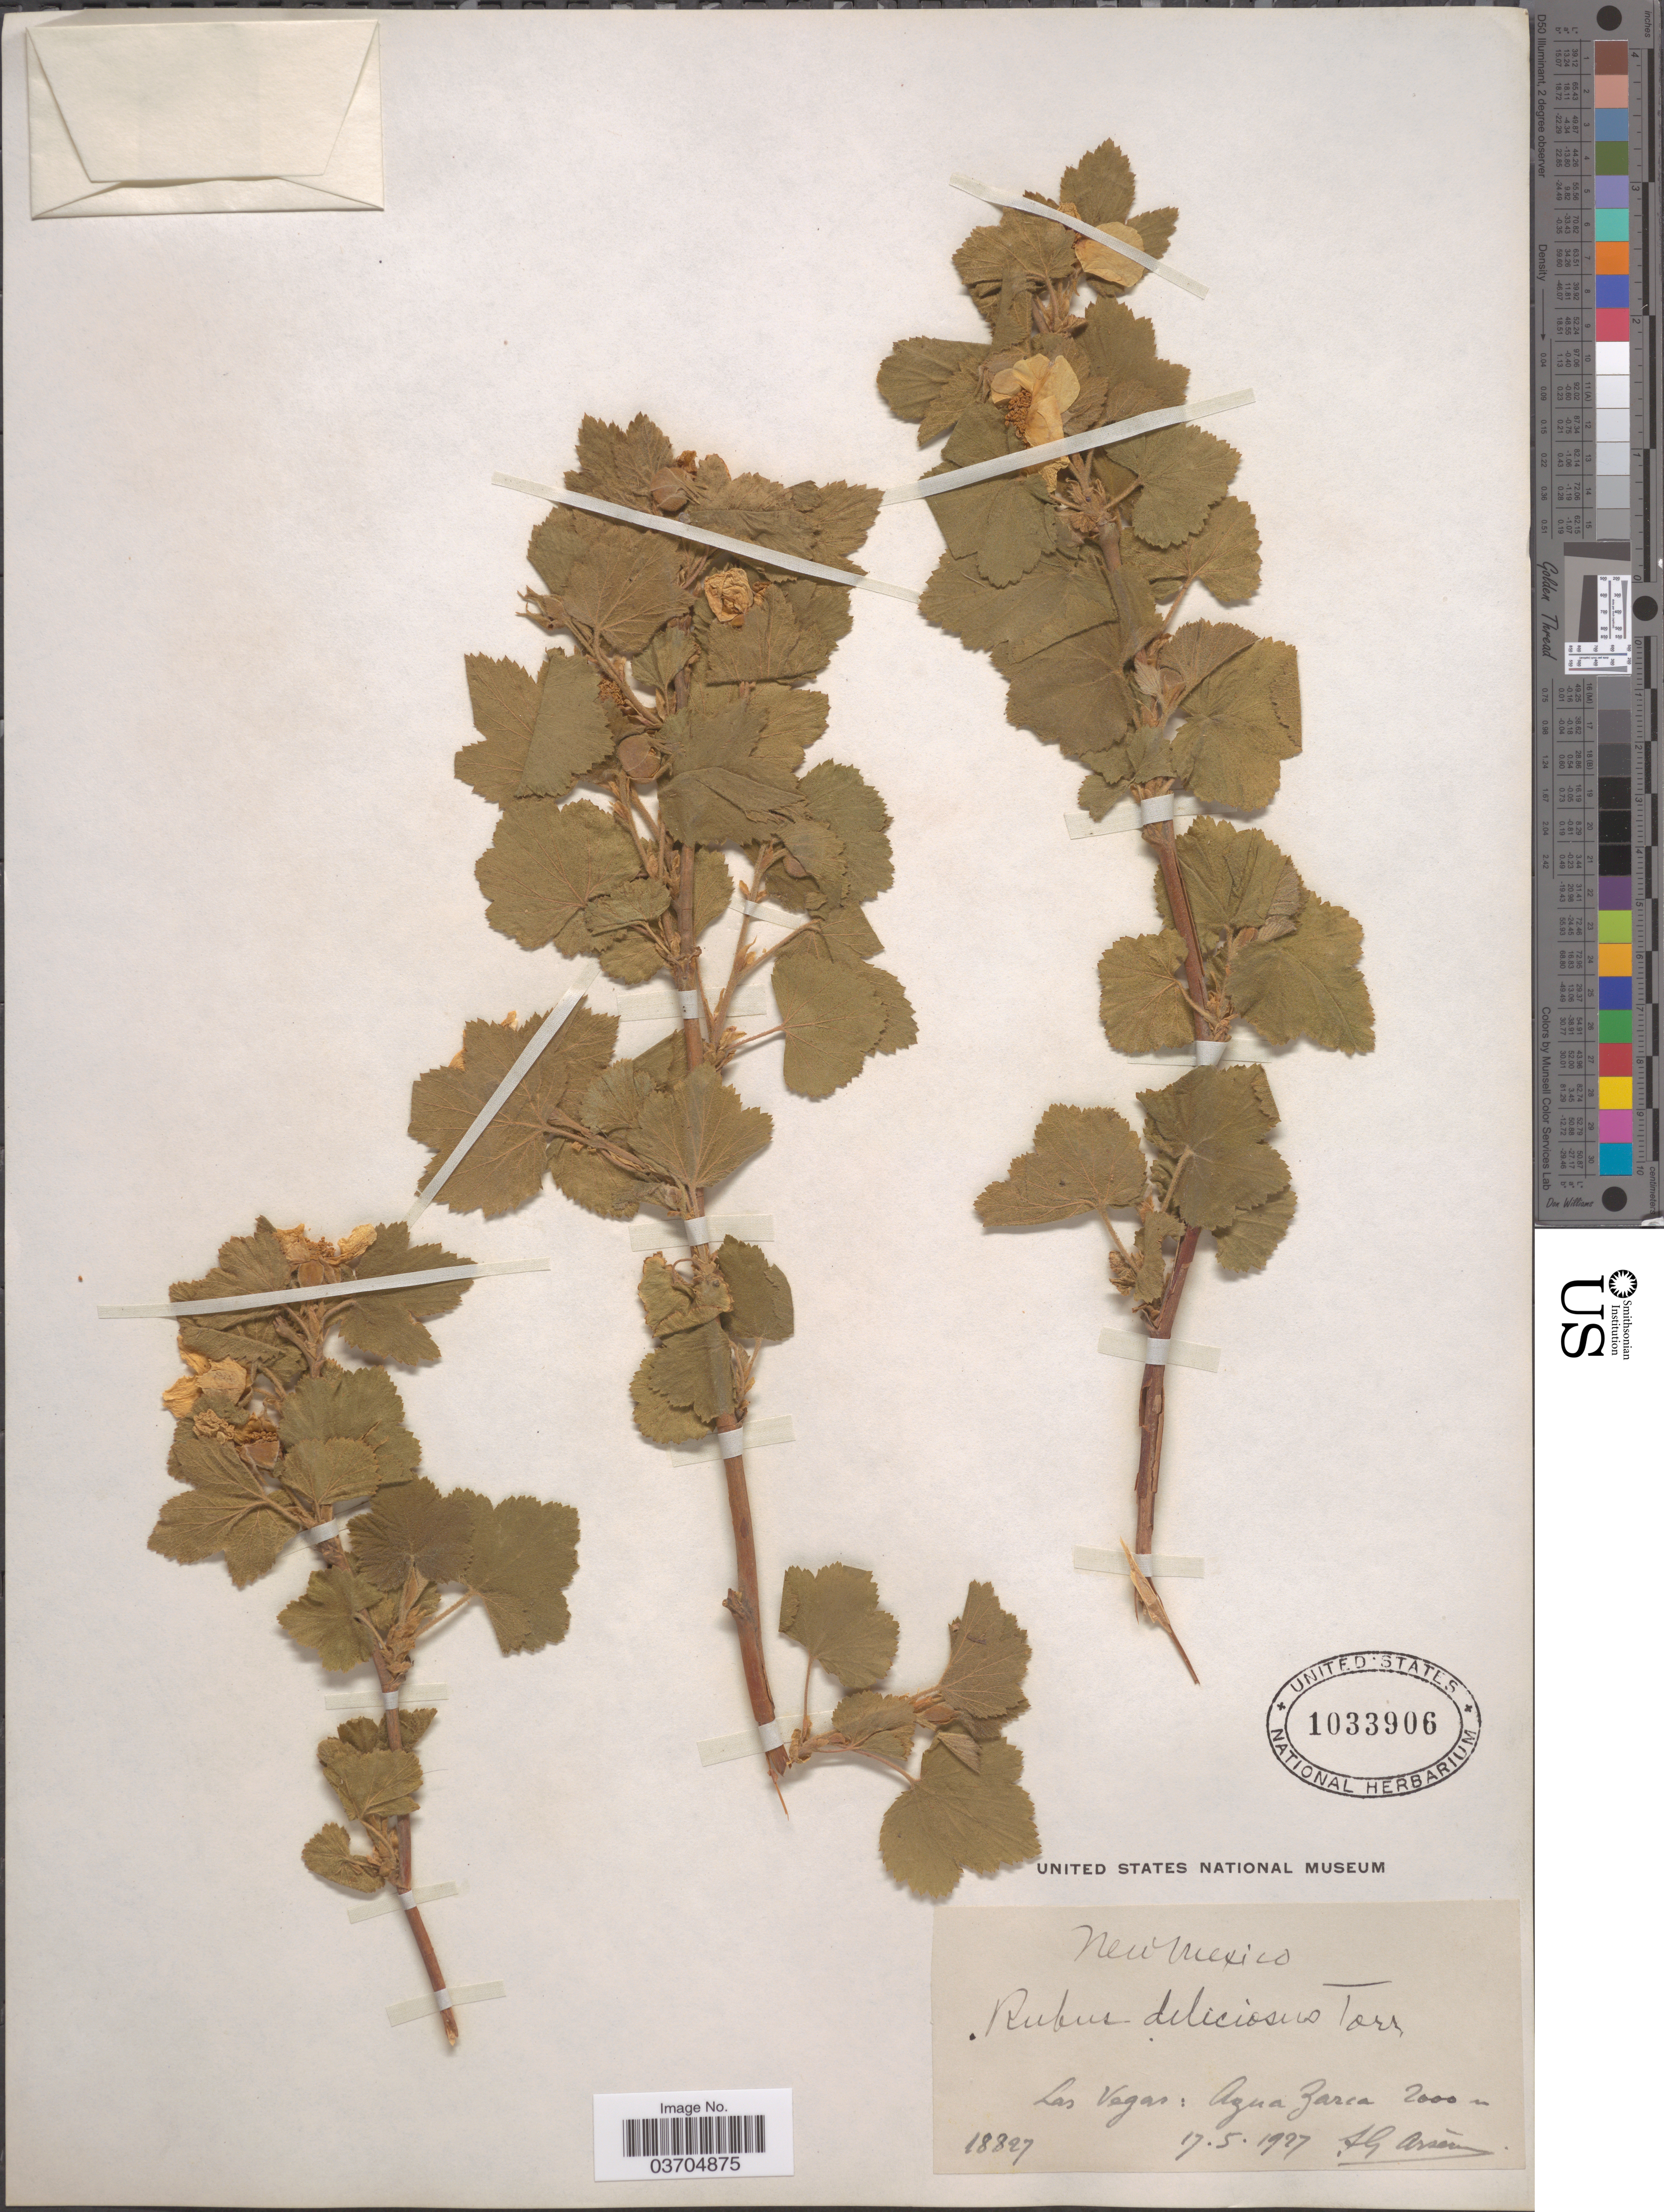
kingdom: Plantae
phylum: Tracheophyta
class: Magnoliopsida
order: Rosales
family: Rosaceae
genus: Rubus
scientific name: Rubus deliciosus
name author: Torr.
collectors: F. Arsène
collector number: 18827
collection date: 1927-05-17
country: United States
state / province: New Mexico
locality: Las Vegas, Agua Zarca.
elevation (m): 2000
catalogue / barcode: US 1033906